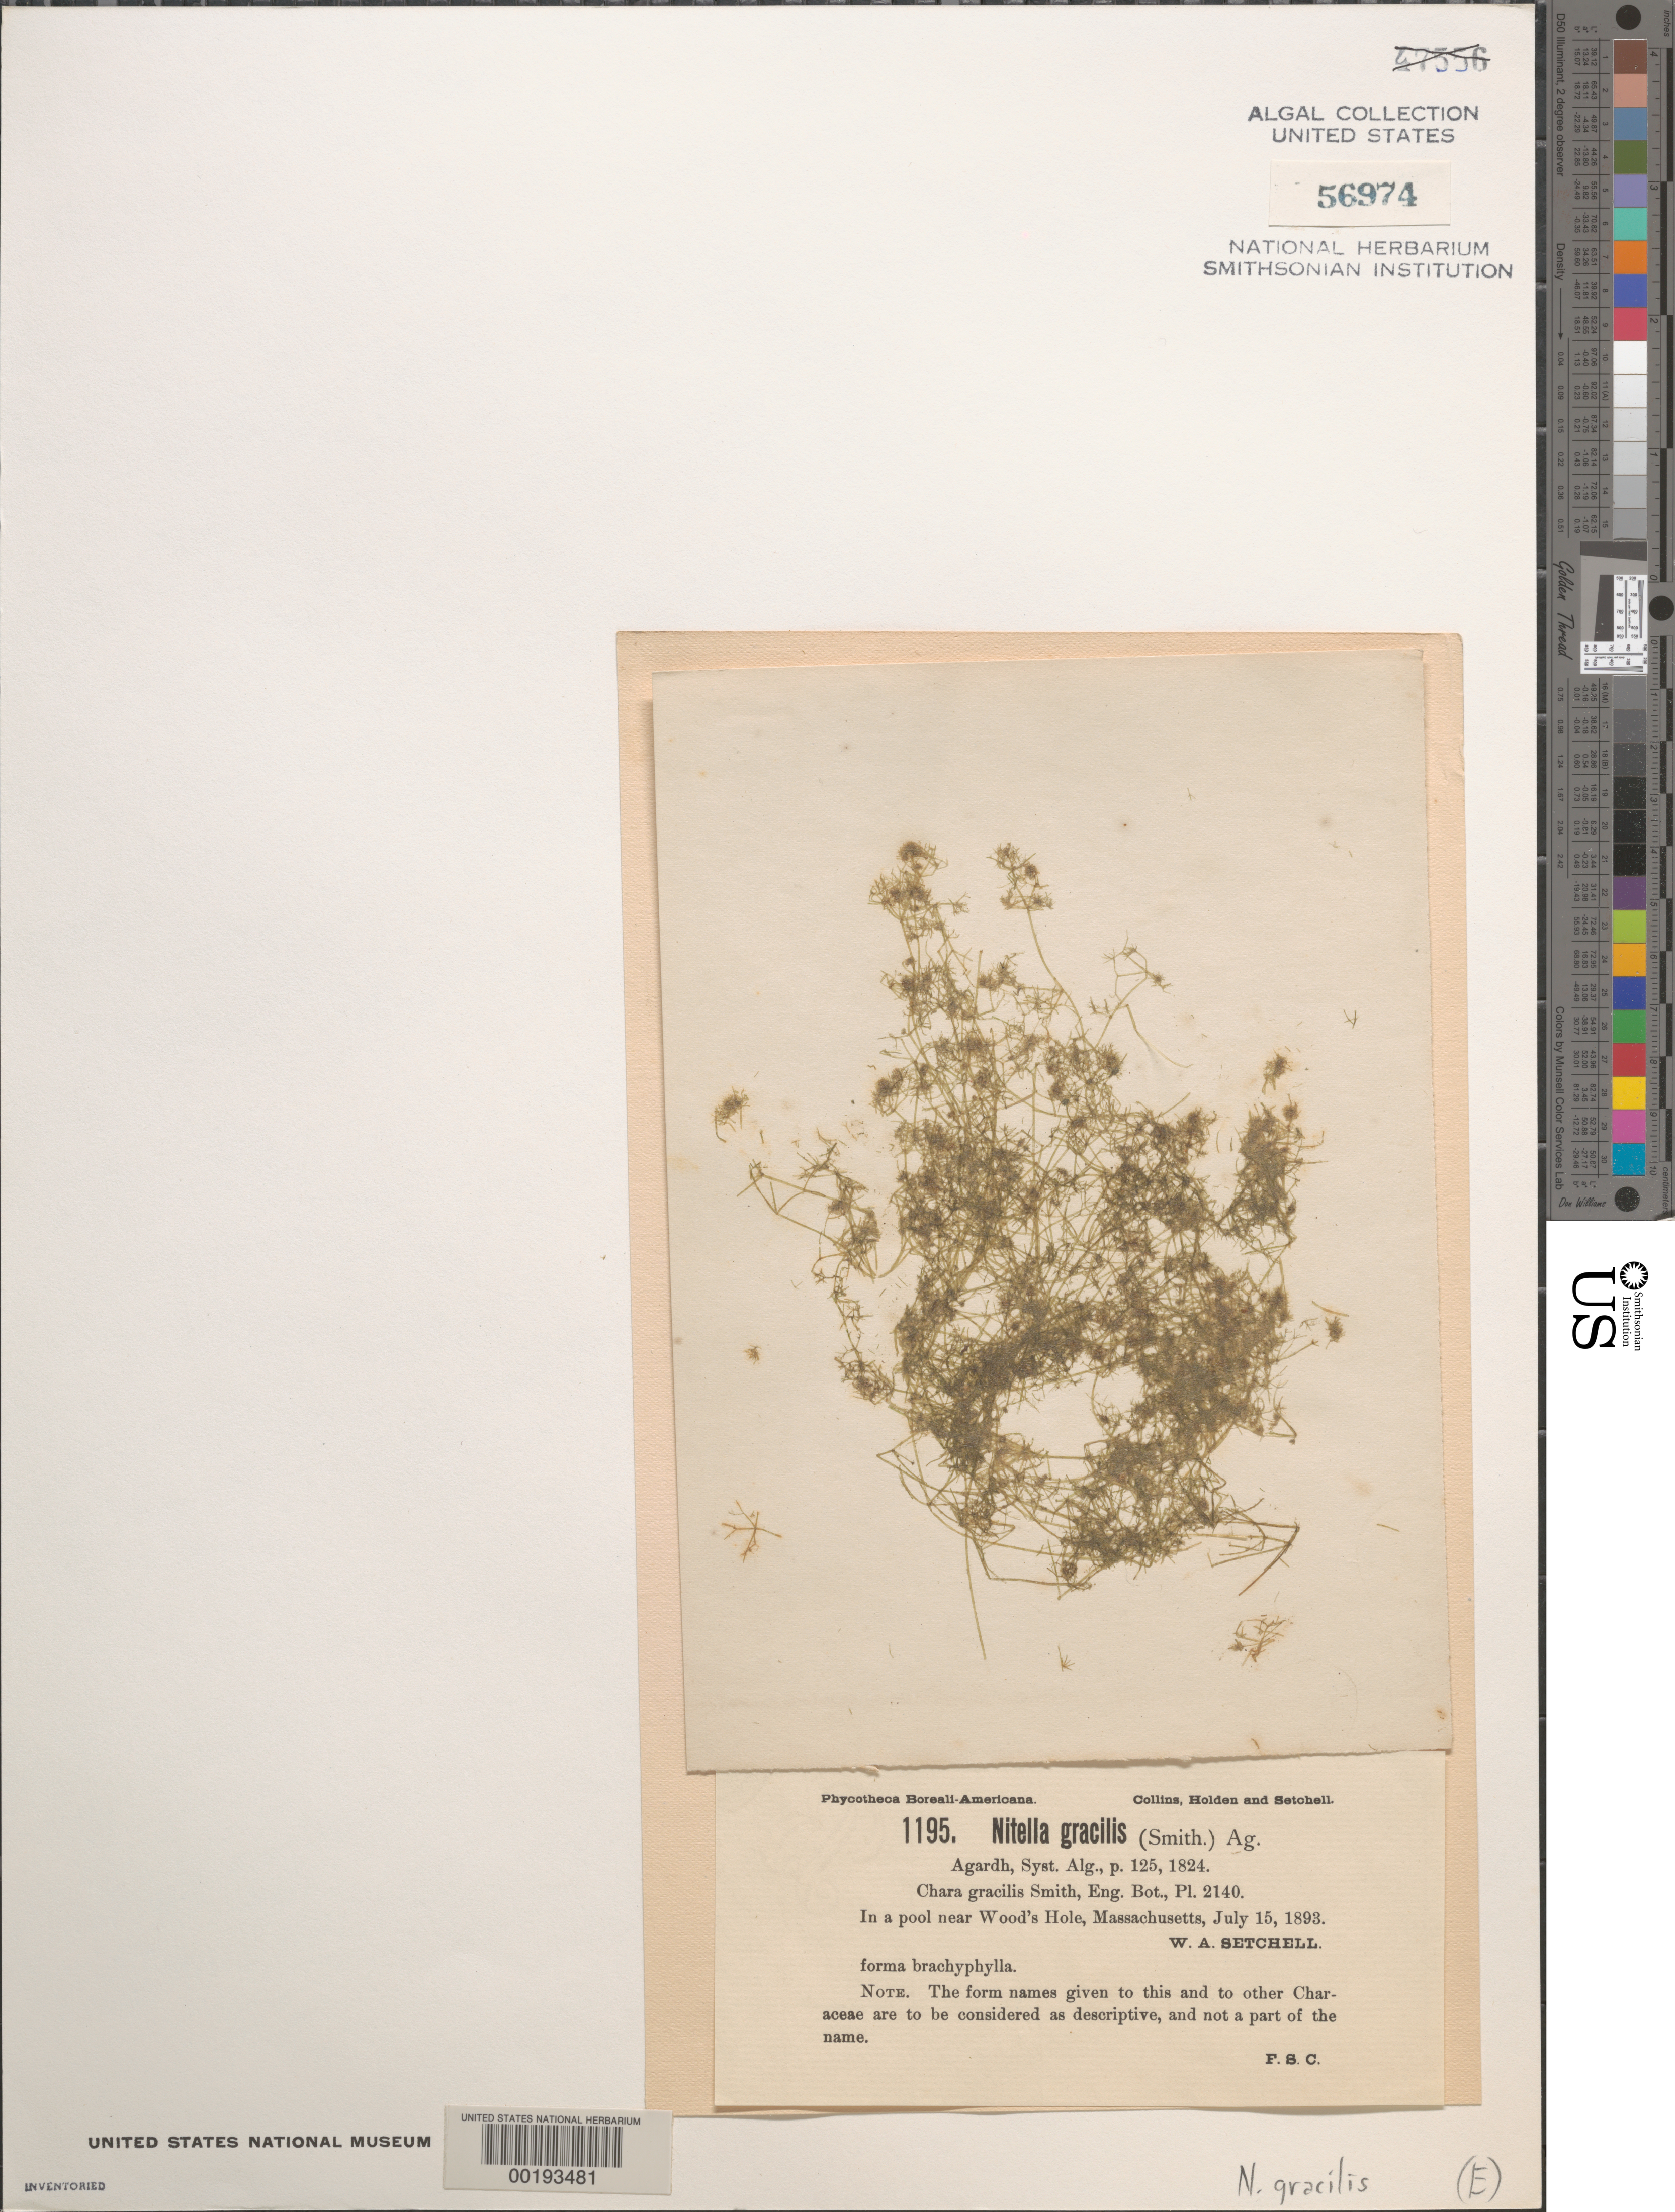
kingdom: Plantae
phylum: Charophyta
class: Charophyceae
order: Charales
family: Characeae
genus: Nitella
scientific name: Nitella gracilis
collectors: W. Setchell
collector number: PB-A 1195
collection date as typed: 15 Jul 1893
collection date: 1893-07-15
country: United States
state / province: Massachusetts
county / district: Barnstable County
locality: Near Woods Hole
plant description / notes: Collins, Holden & Setchell, Phycotheca Boreali-Americana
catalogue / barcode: US 56974